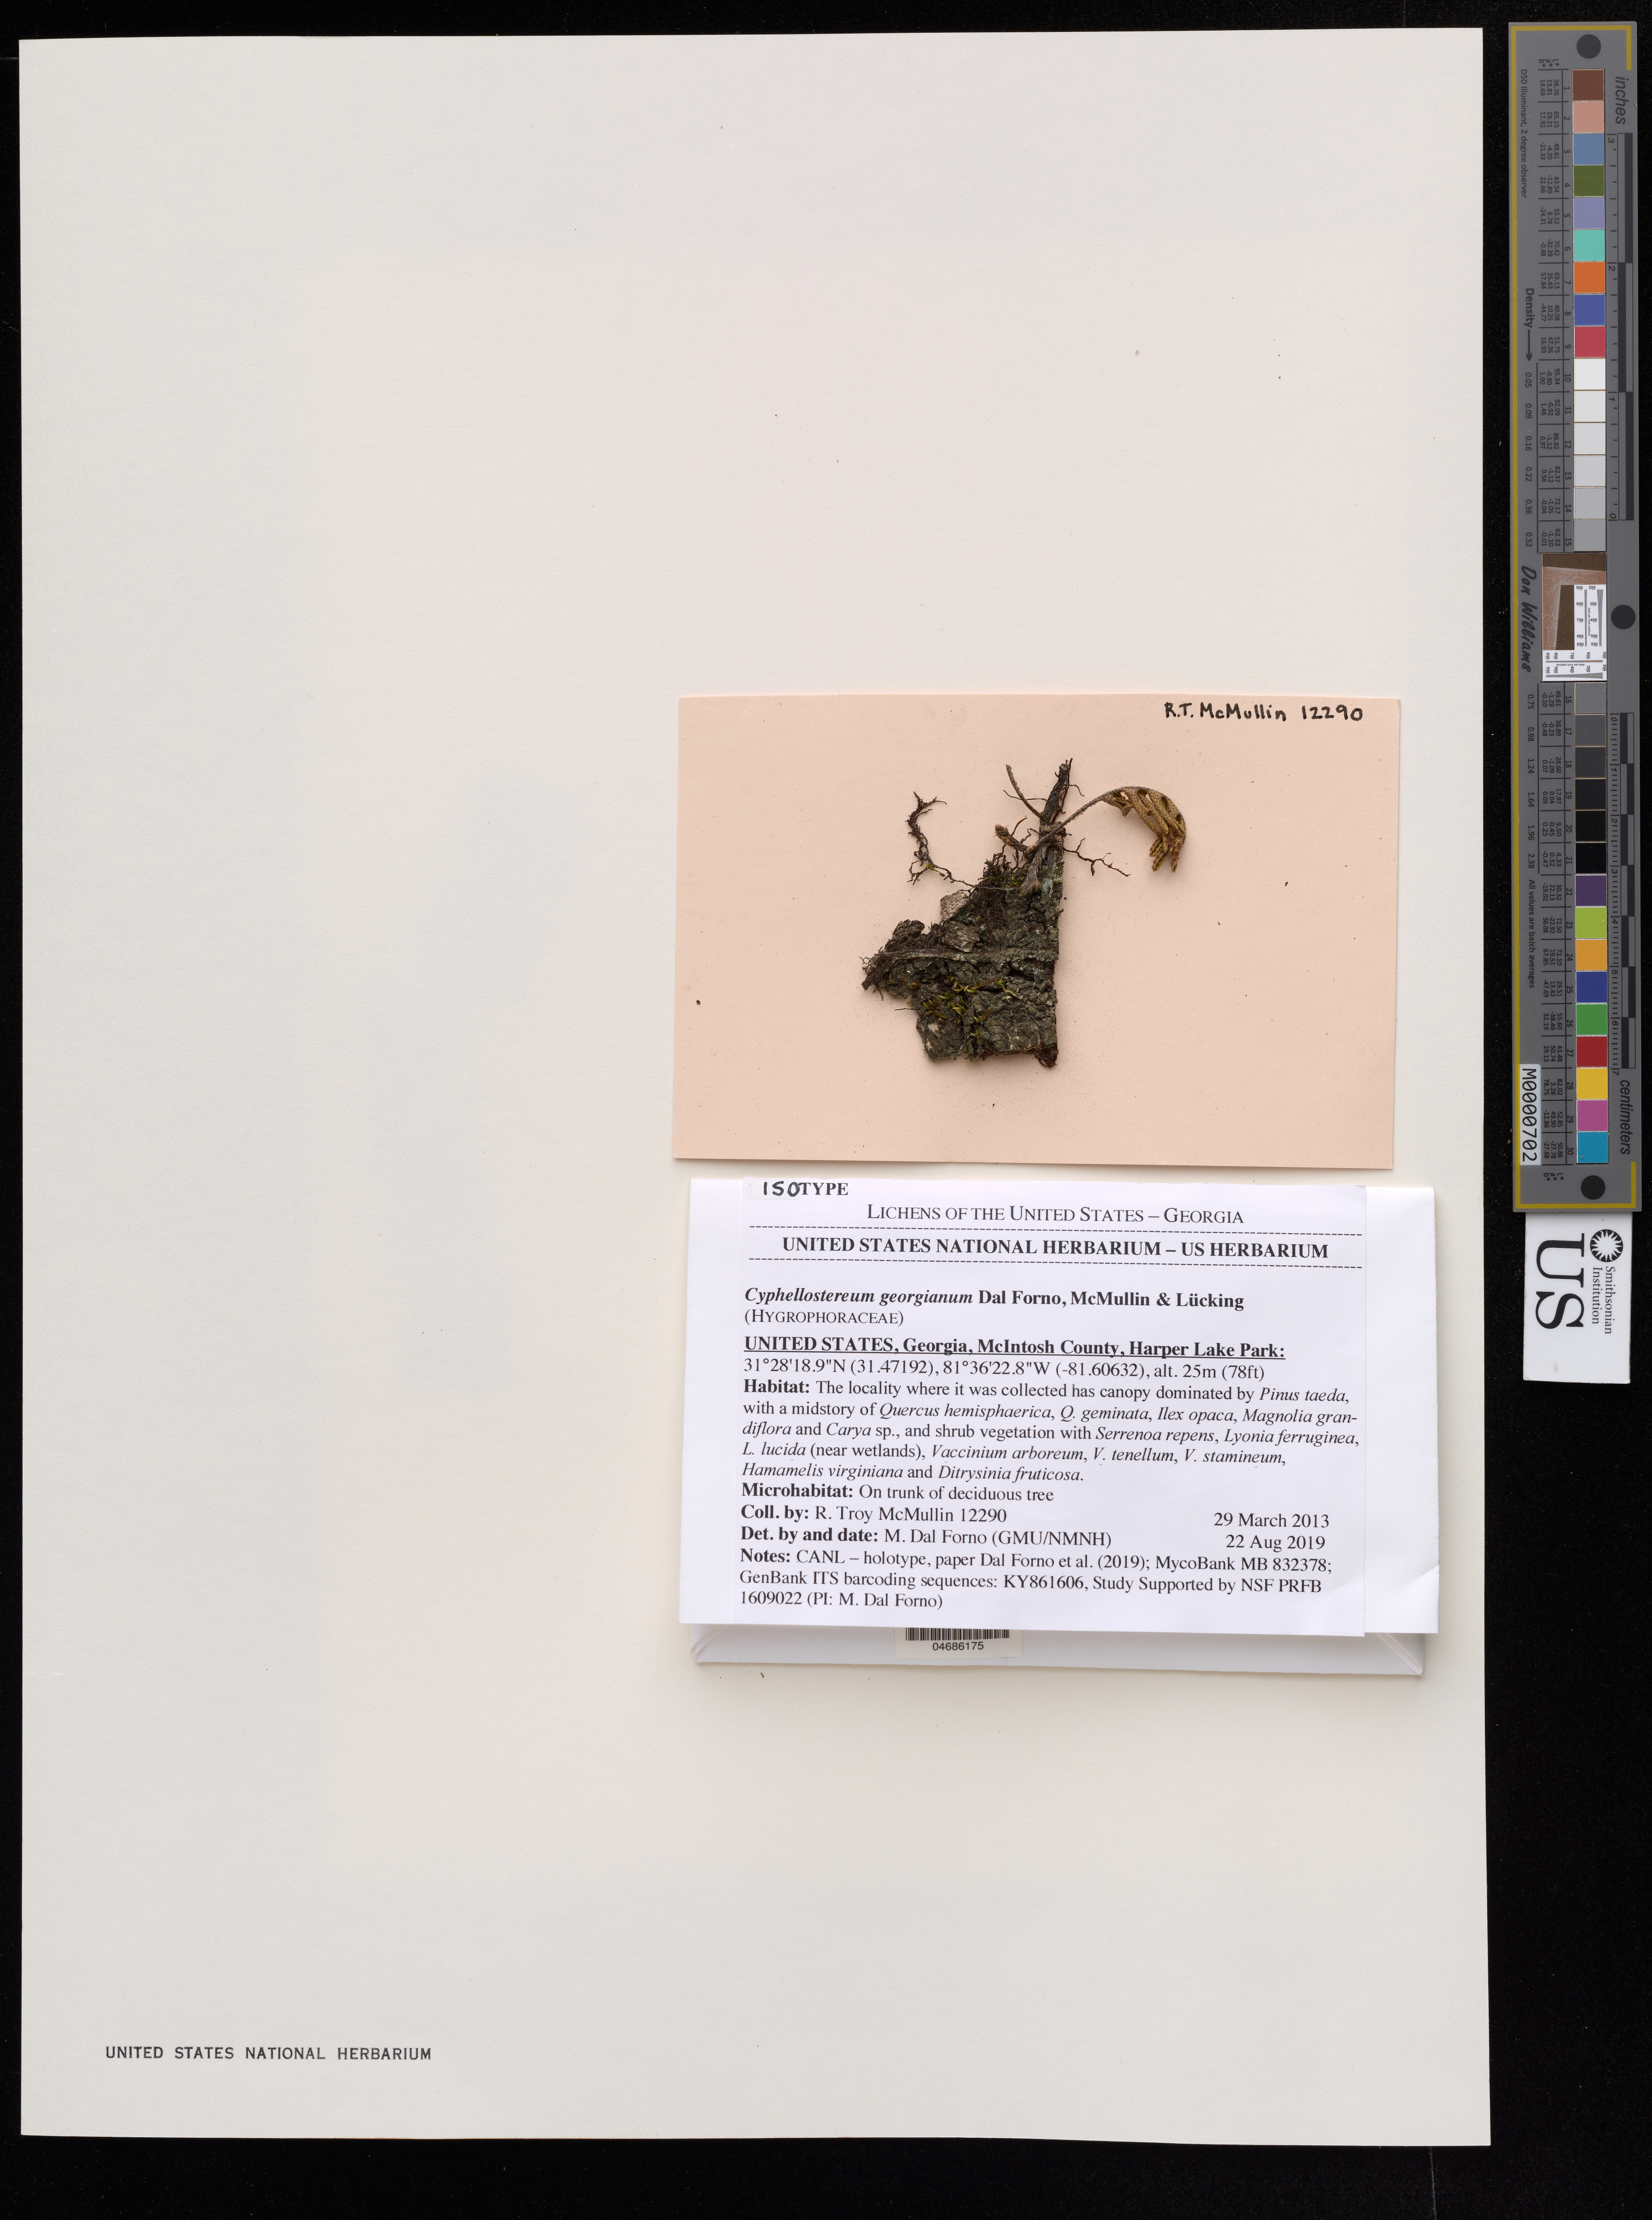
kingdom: Fungi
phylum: Basidiomycota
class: Agaricomycetes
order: Agaricales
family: Hygrophoraceae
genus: Cyphellostereum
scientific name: Cyphellostereum georgianum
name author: (Bungartz) Dal Forno et al.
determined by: Dal Forno, Manuela, (BRIT), Botanical Research Institute of Texas (UNITED STATES)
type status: Isotype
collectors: R. McMullin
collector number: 12290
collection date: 2013-03-29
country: United States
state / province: Georgia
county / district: McIntosh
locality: Harper Lake Park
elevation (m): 25